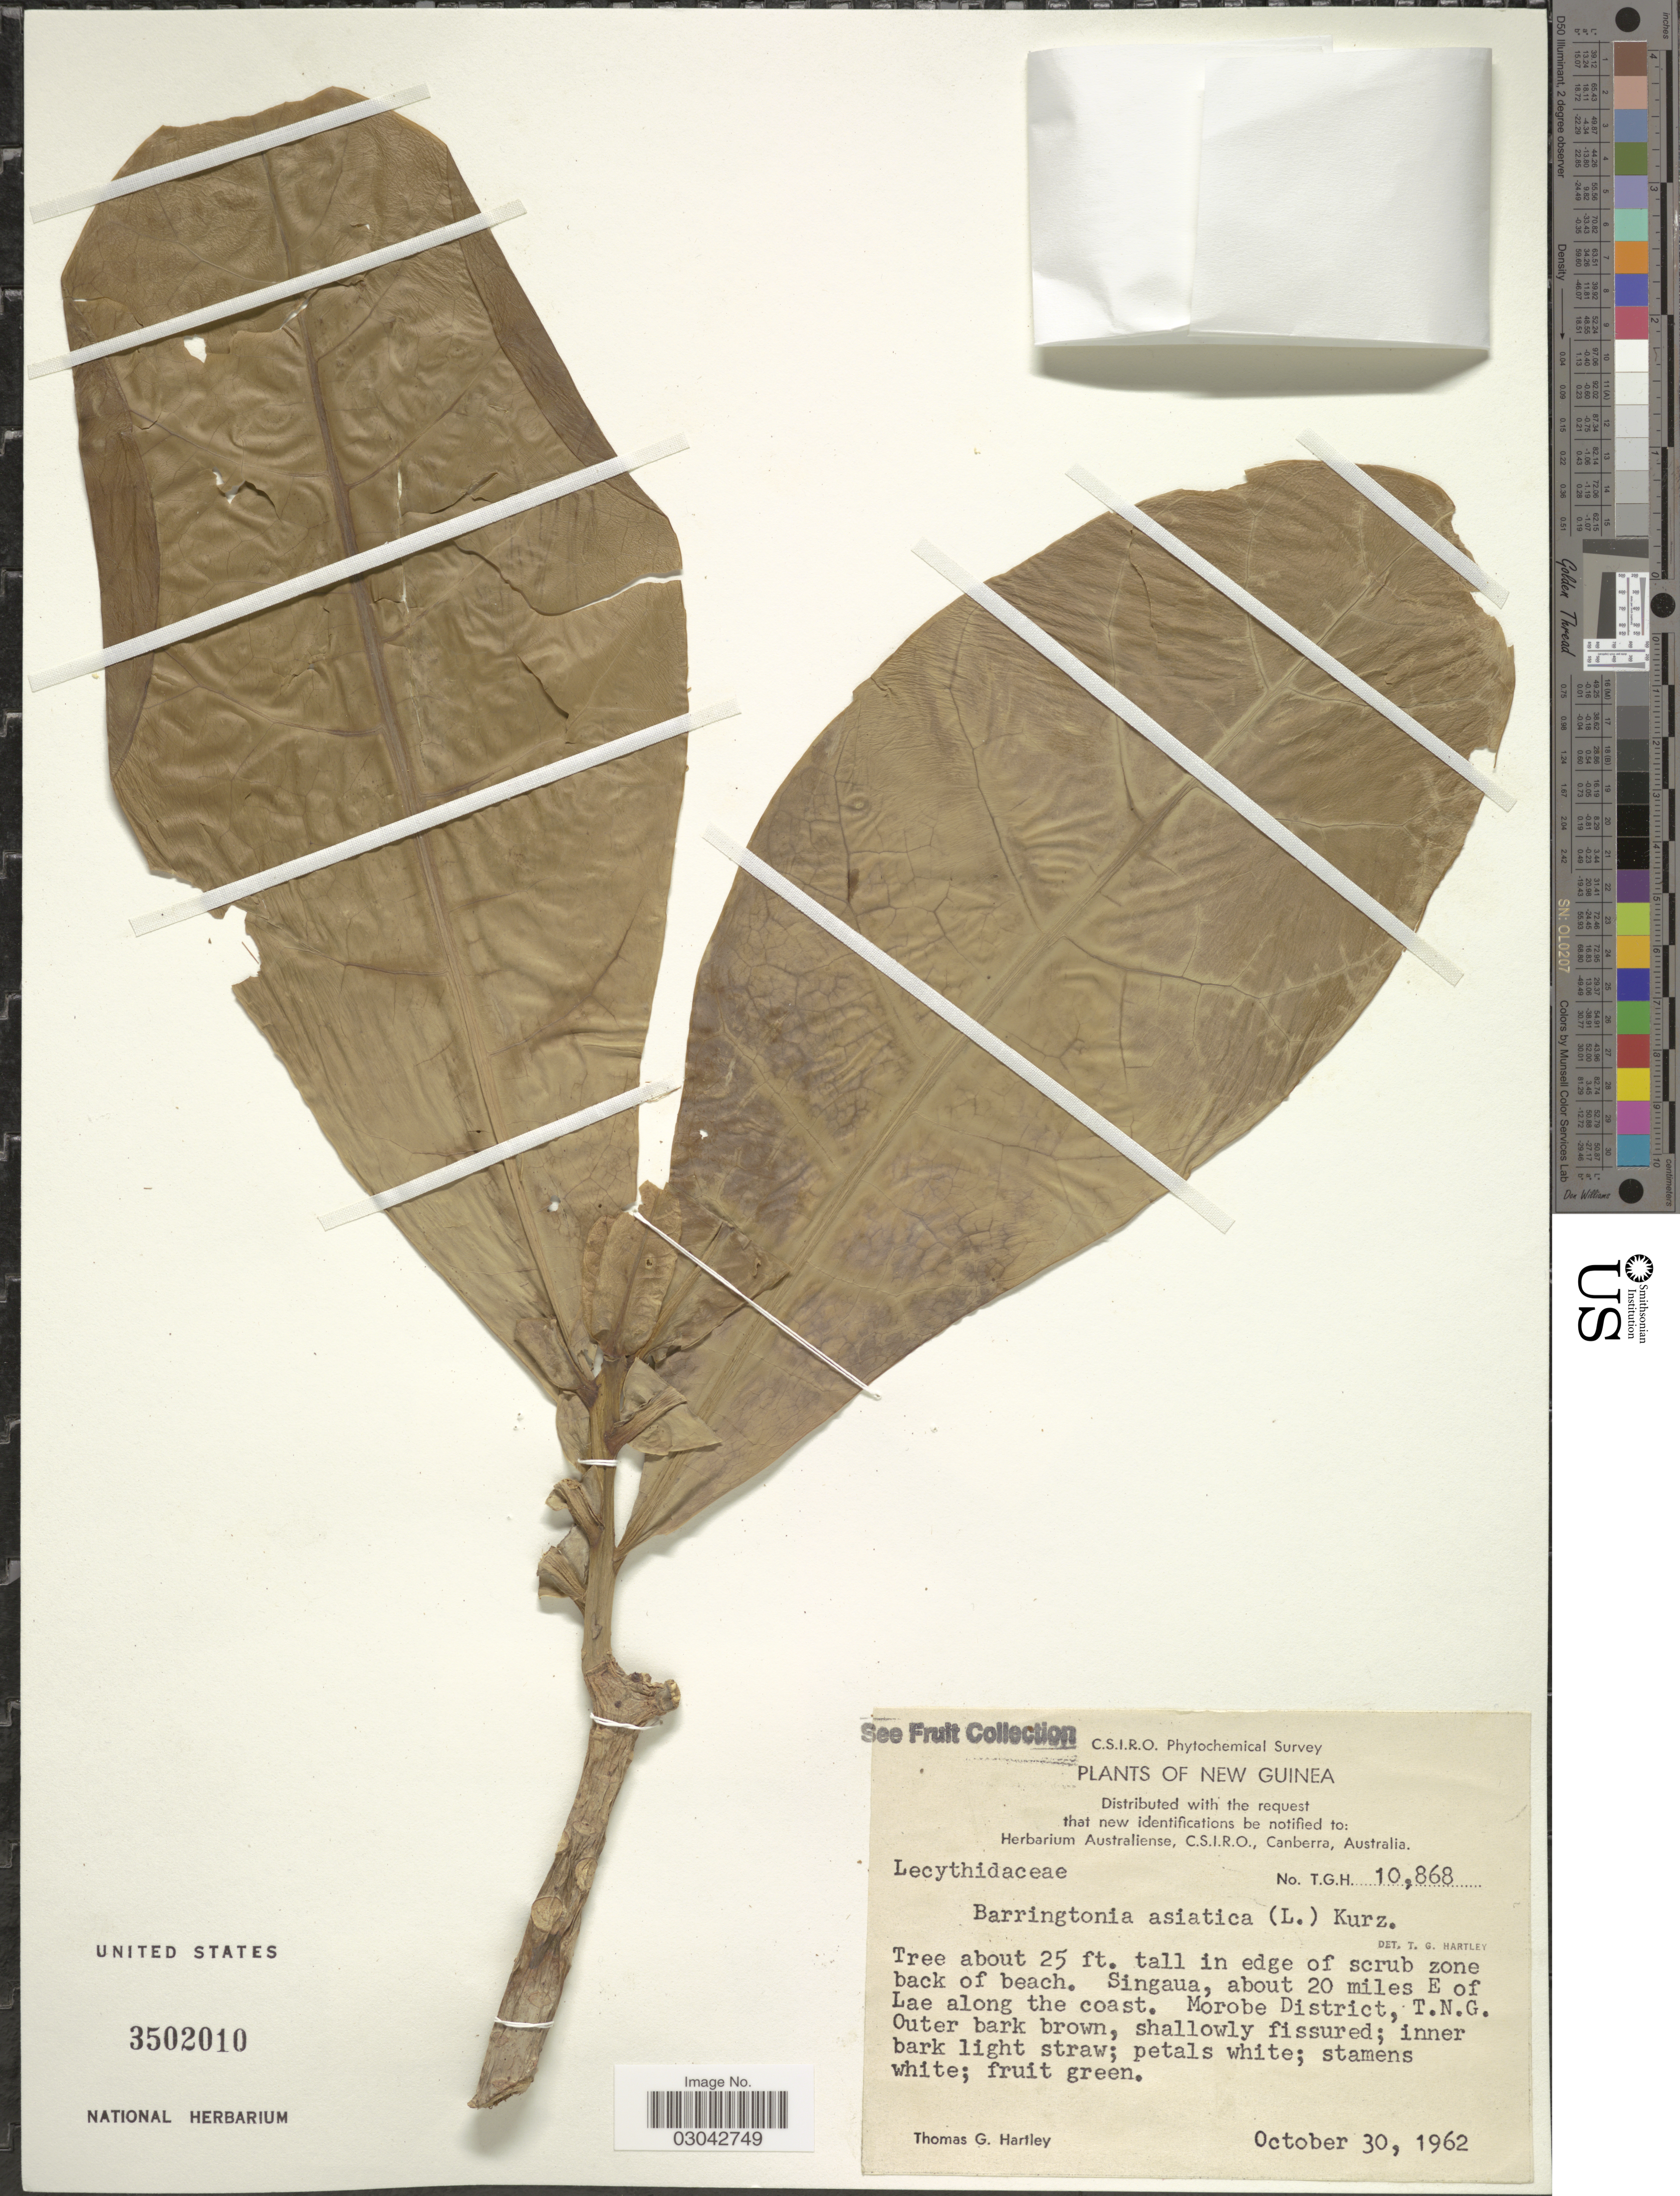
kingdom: Plantae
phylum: Tracheophyta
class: Magnoliopsida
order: Ericales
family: Lecythidaceae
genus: Barringtonia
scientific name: Barringtonia asiatica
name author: (L.) Kurz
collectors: T. G. Hartley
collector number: T.G.H.10868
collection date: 1962-10-30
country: Papua New Guinea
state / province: Morobe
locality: New Guinea. Singaua, about 20 miles E of Lae along the coast. Morobe District, T.N.G.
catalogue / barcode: US 3502010